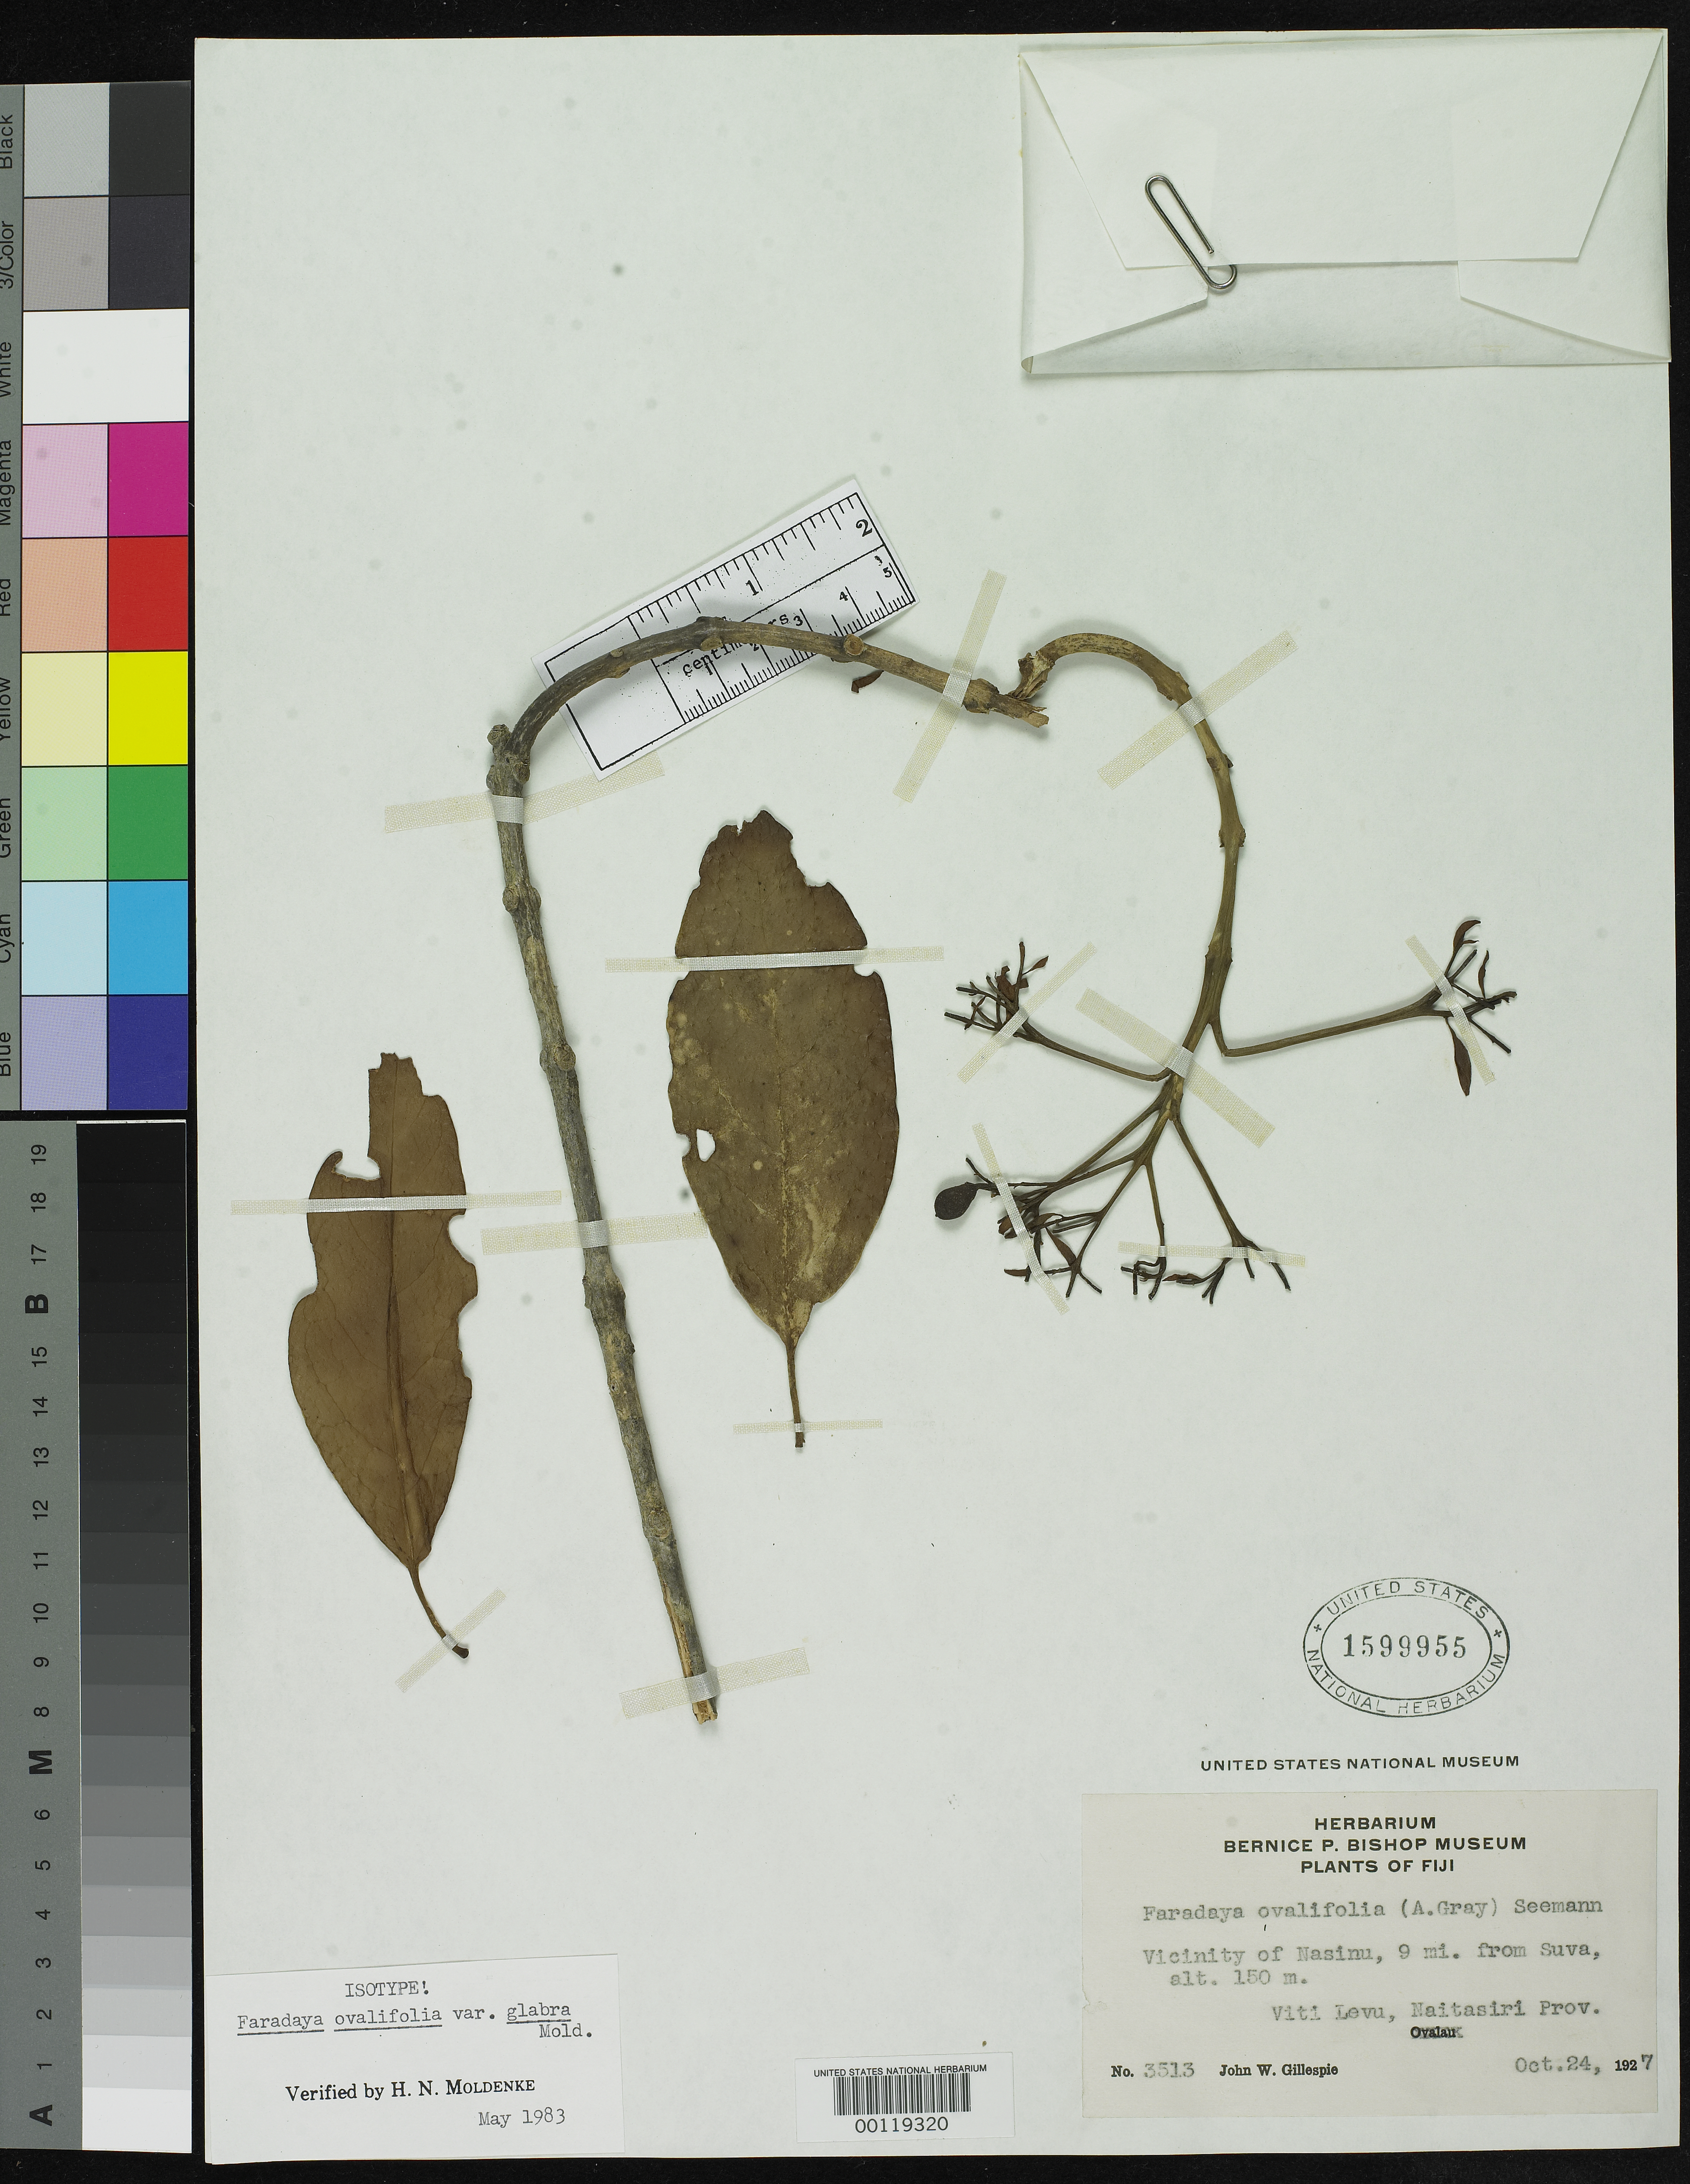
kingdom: Plantae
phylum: Tracheophyta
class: Magnoliopsida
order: Lamiales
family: Lamiaceae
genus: Faradaya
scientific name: Faradaya ovalifolia var. glabra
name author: Moldenke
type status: Isotype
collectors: J. W. Gillespie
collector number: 3513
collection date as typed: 24 Oct 1927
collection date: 1927-10-24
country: Fiji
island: Viti Levu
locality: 9 miles from Suva. Naitasiri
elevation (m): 150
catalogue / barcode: US 1599955